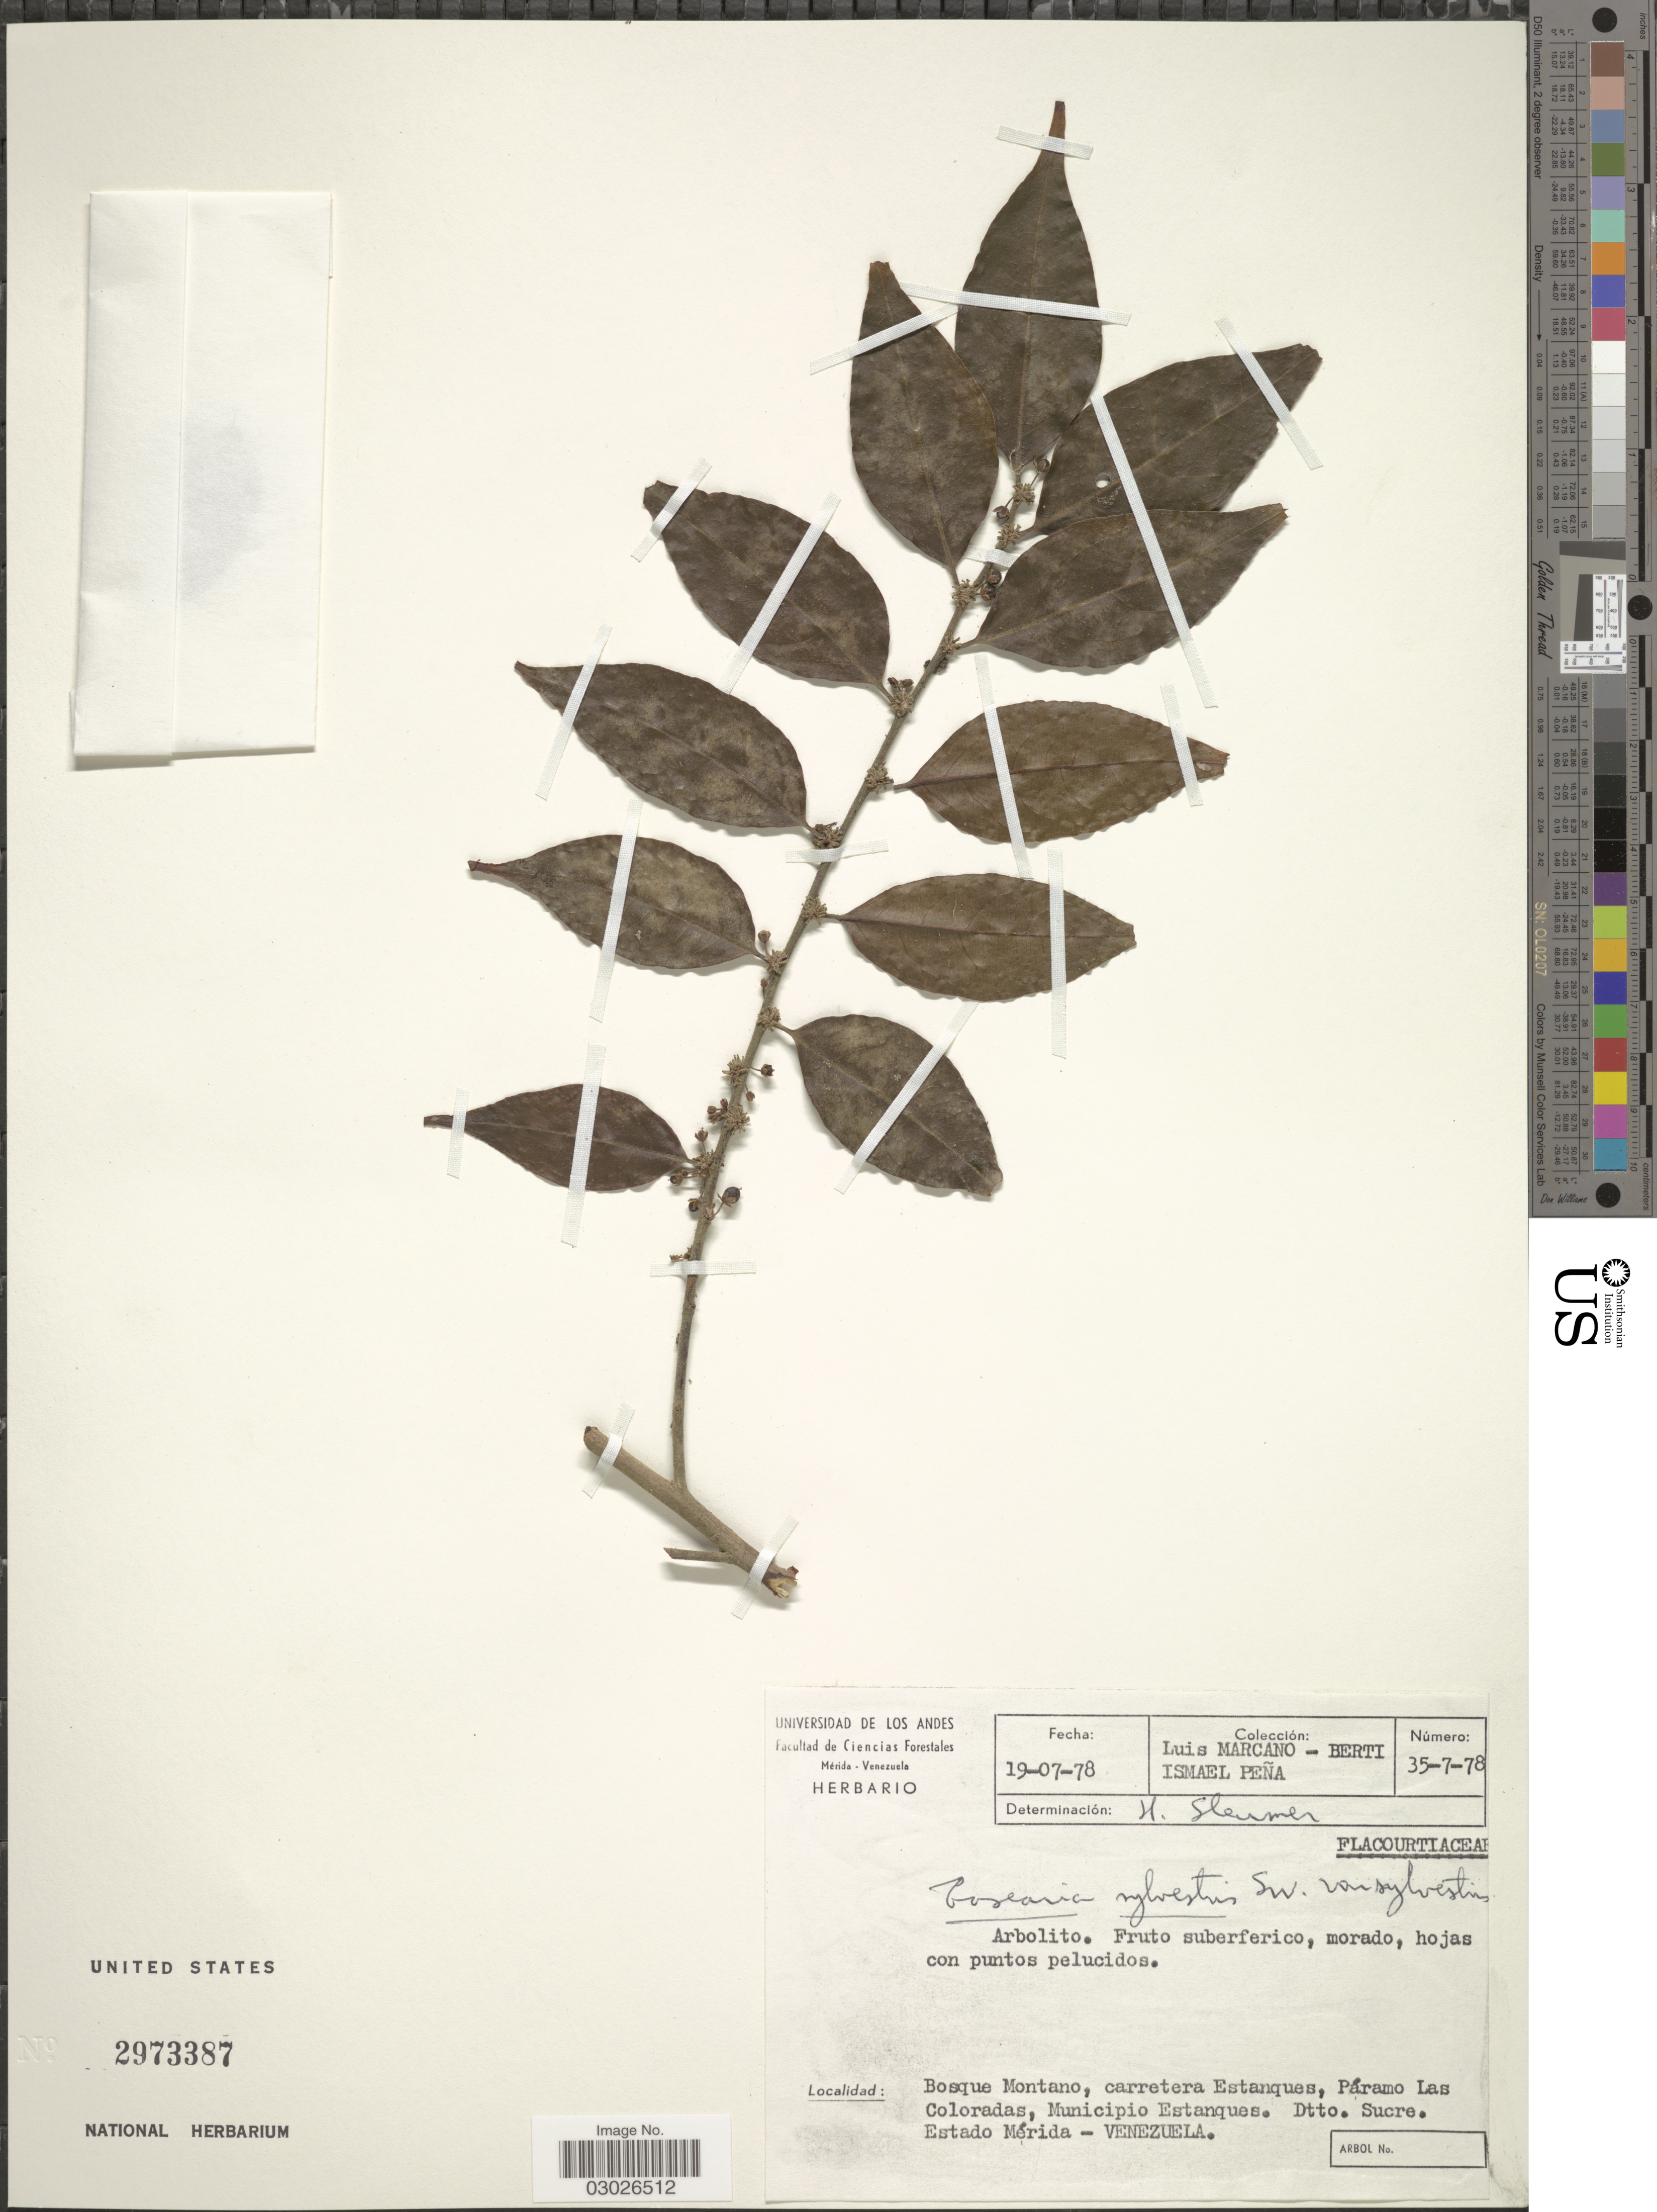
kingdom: Plantae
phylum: Tracheophyta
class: Magnoliopsida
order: Malpighiales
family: Salicaceae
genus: Casearia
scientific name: Casearia sylvestris var. sylvestris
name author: Sw.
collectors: L. Marcano-Berti & I. Pena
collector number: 35-7-78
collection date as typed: Transcribed d/m/y: 19/7/78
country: Venezuela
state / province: Mérida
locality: Bosque Montano, carretera Estanques, Páramo Las Colorados, Municipio Estanques, Dtto. Sucre.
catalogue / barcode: US 2973387